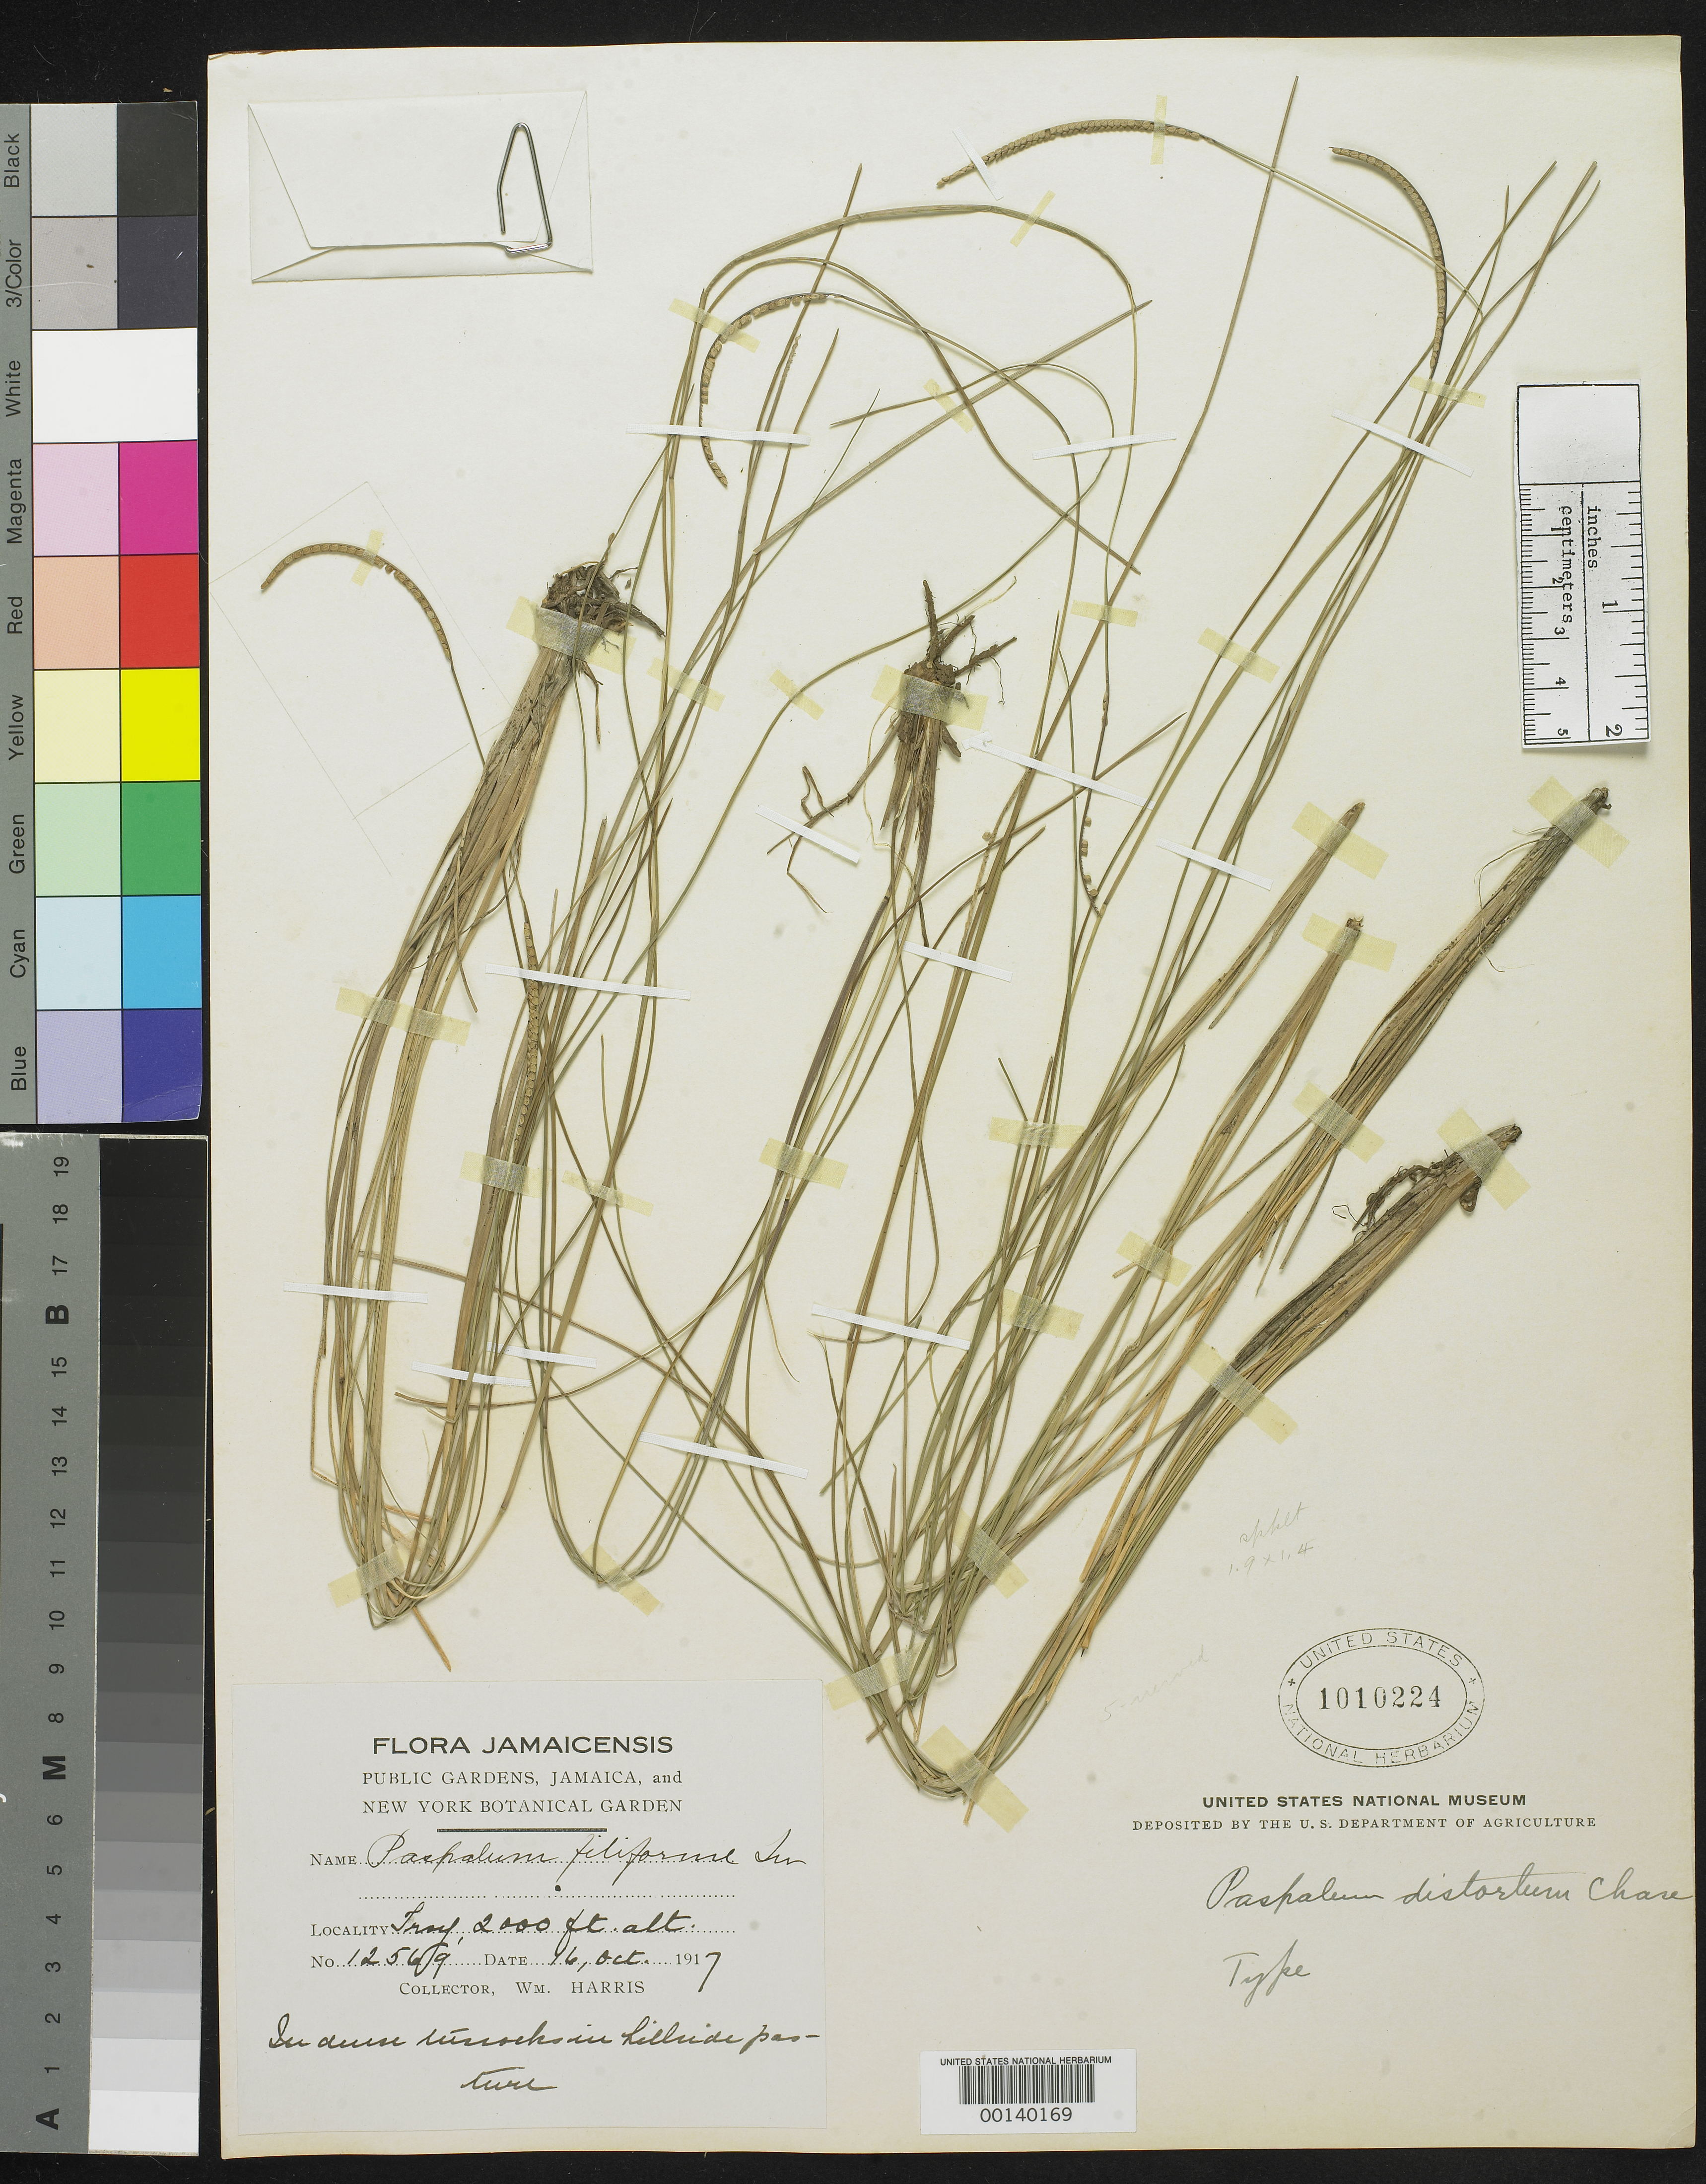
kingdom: Plantae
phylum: Tracheophyta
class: Liliopsida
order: Poales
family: Poaceae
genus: Paspalum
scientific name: Paspalum distortum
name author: Chase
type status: Holotype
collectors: W. H. Harris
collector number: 12569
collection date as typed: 16 Oct 1917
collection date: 1917-10-16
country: Jamaica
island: Greater Antilles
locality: Troy.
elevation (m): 600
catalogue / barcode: US 1010224